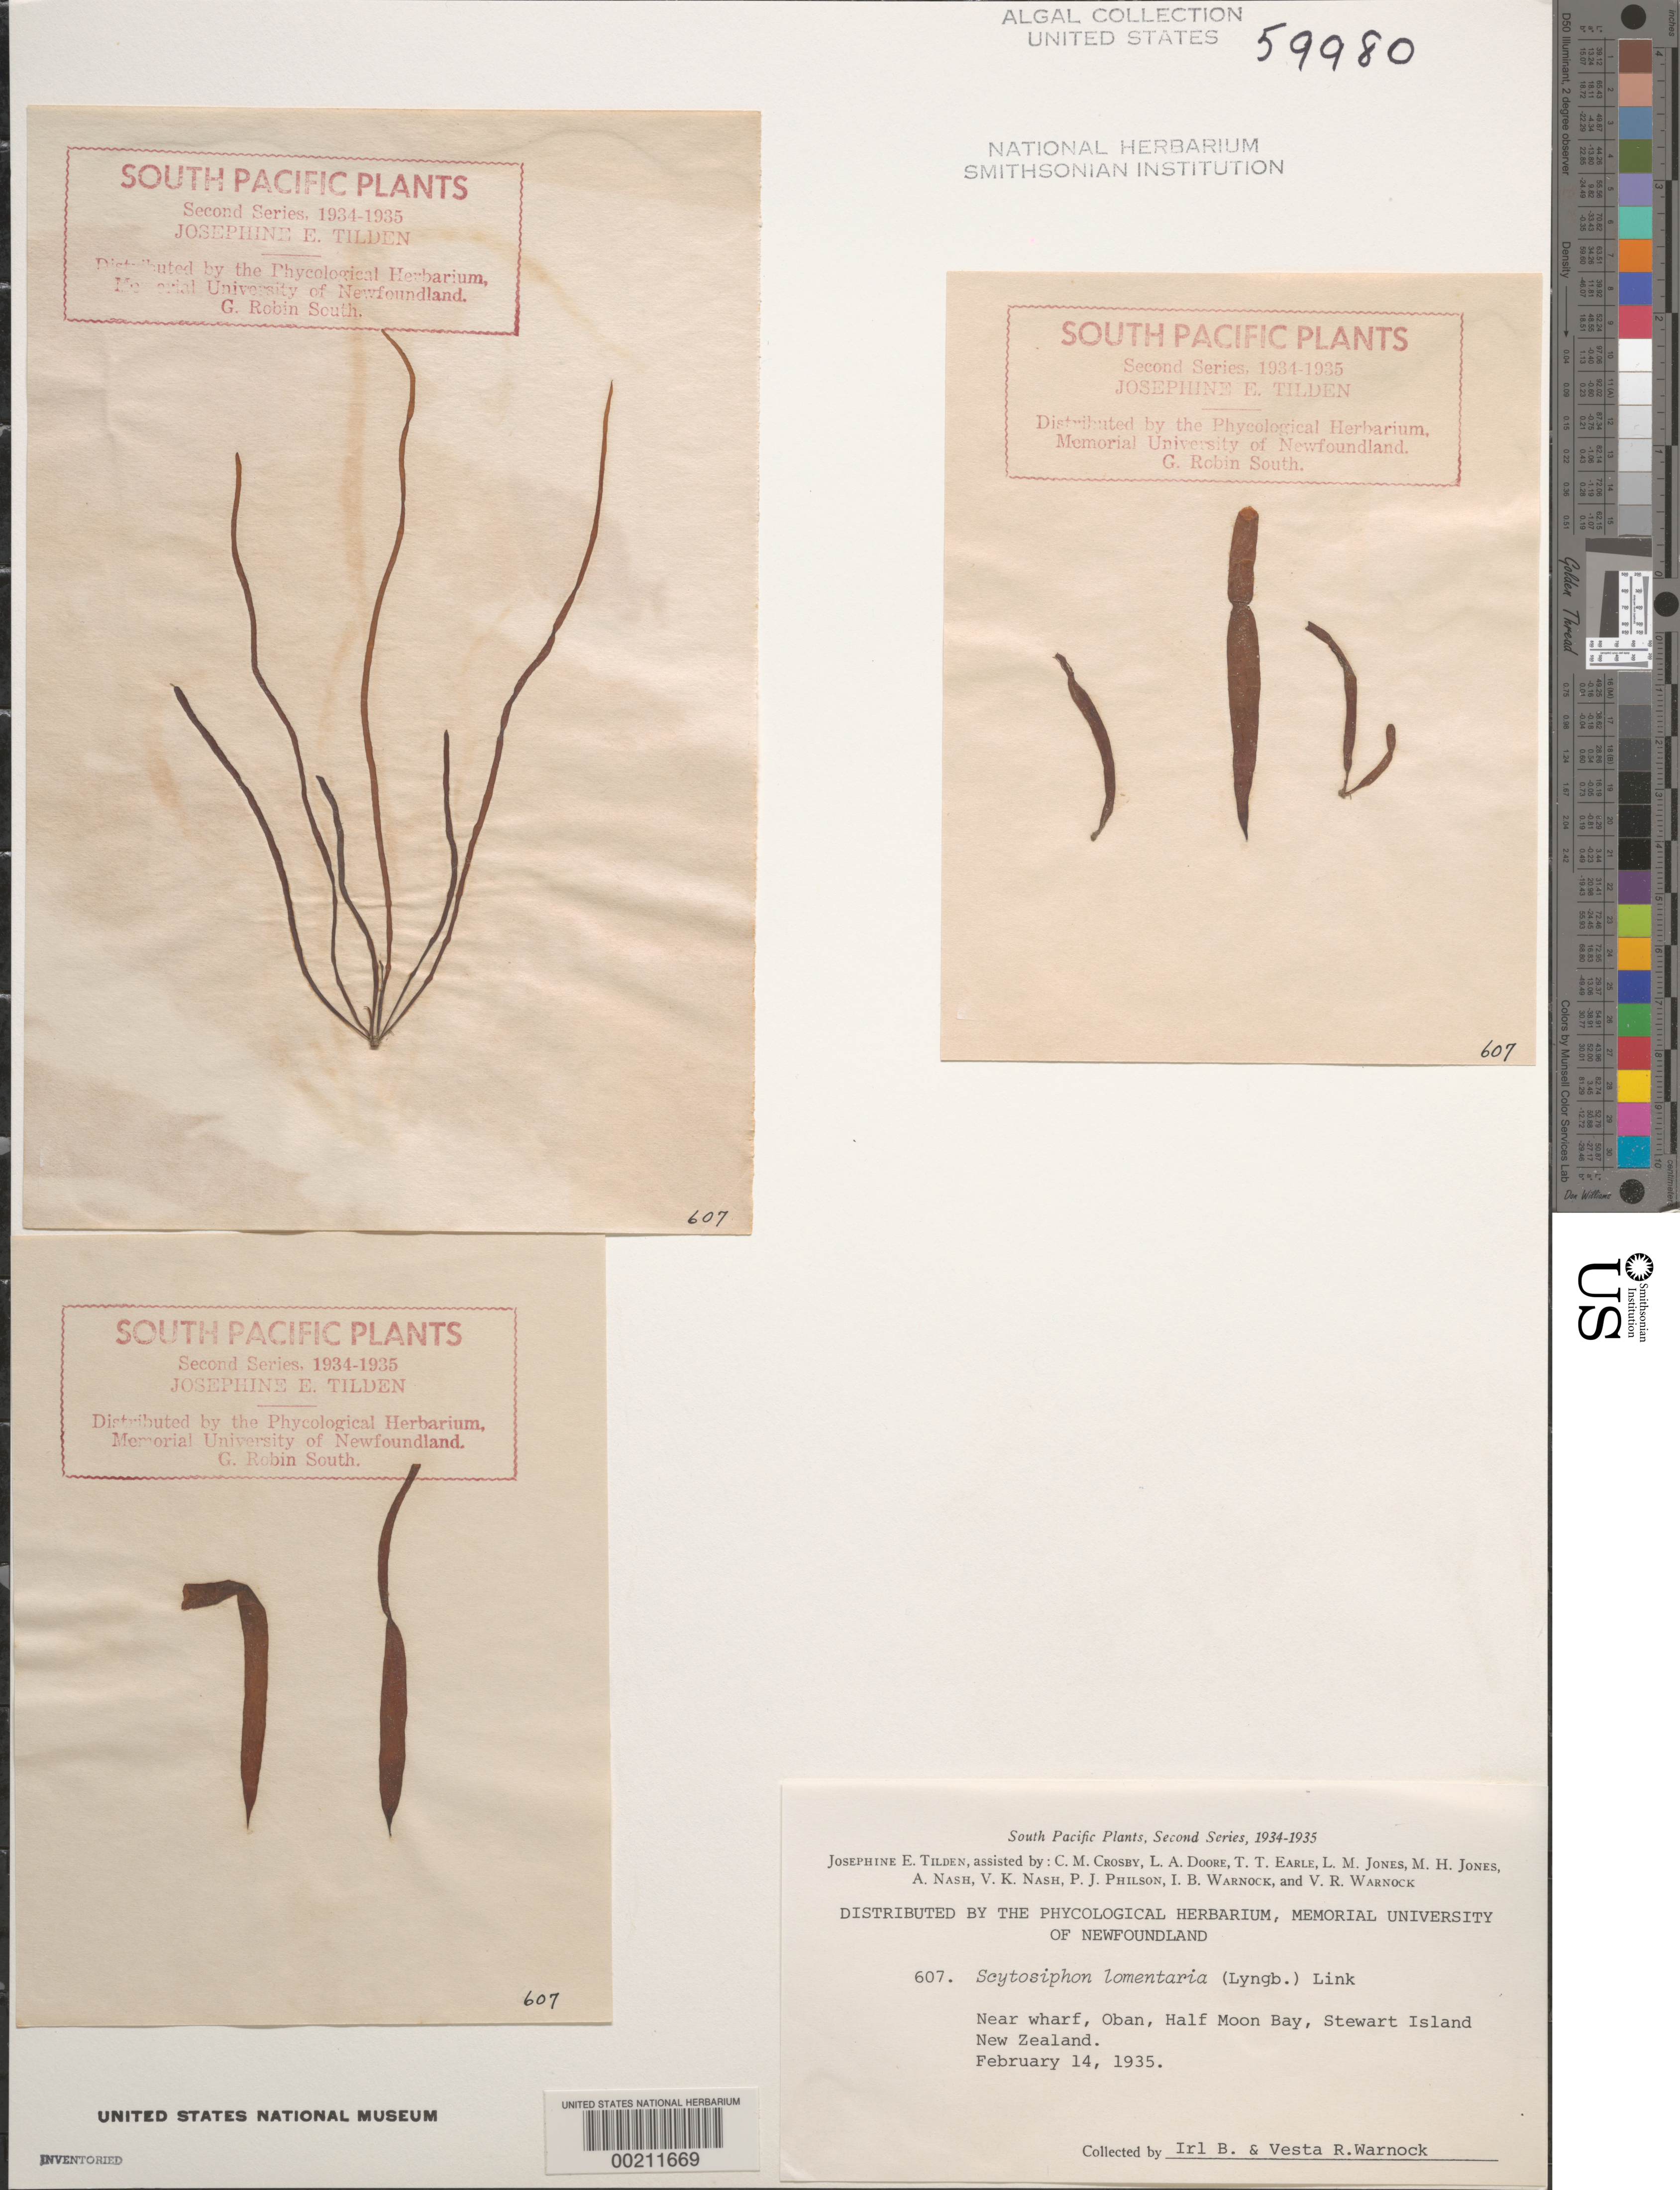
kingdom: Chromista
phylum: Ochrophyta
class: Phaeophyceae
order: Scytosiphonales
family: Scytosiphonaceae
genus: Scytosiphon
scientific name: Scytosiphon lomentaria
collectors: I. Warnock & V. Warnock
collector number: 607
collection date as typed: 14 Feb 1935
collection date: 1935-02-14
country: New Zealand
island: Stewart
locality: Oban, half moon bay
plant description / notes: Tilden, South Pacific Plants, Second Series, 1934-1935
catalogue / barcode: US 59980